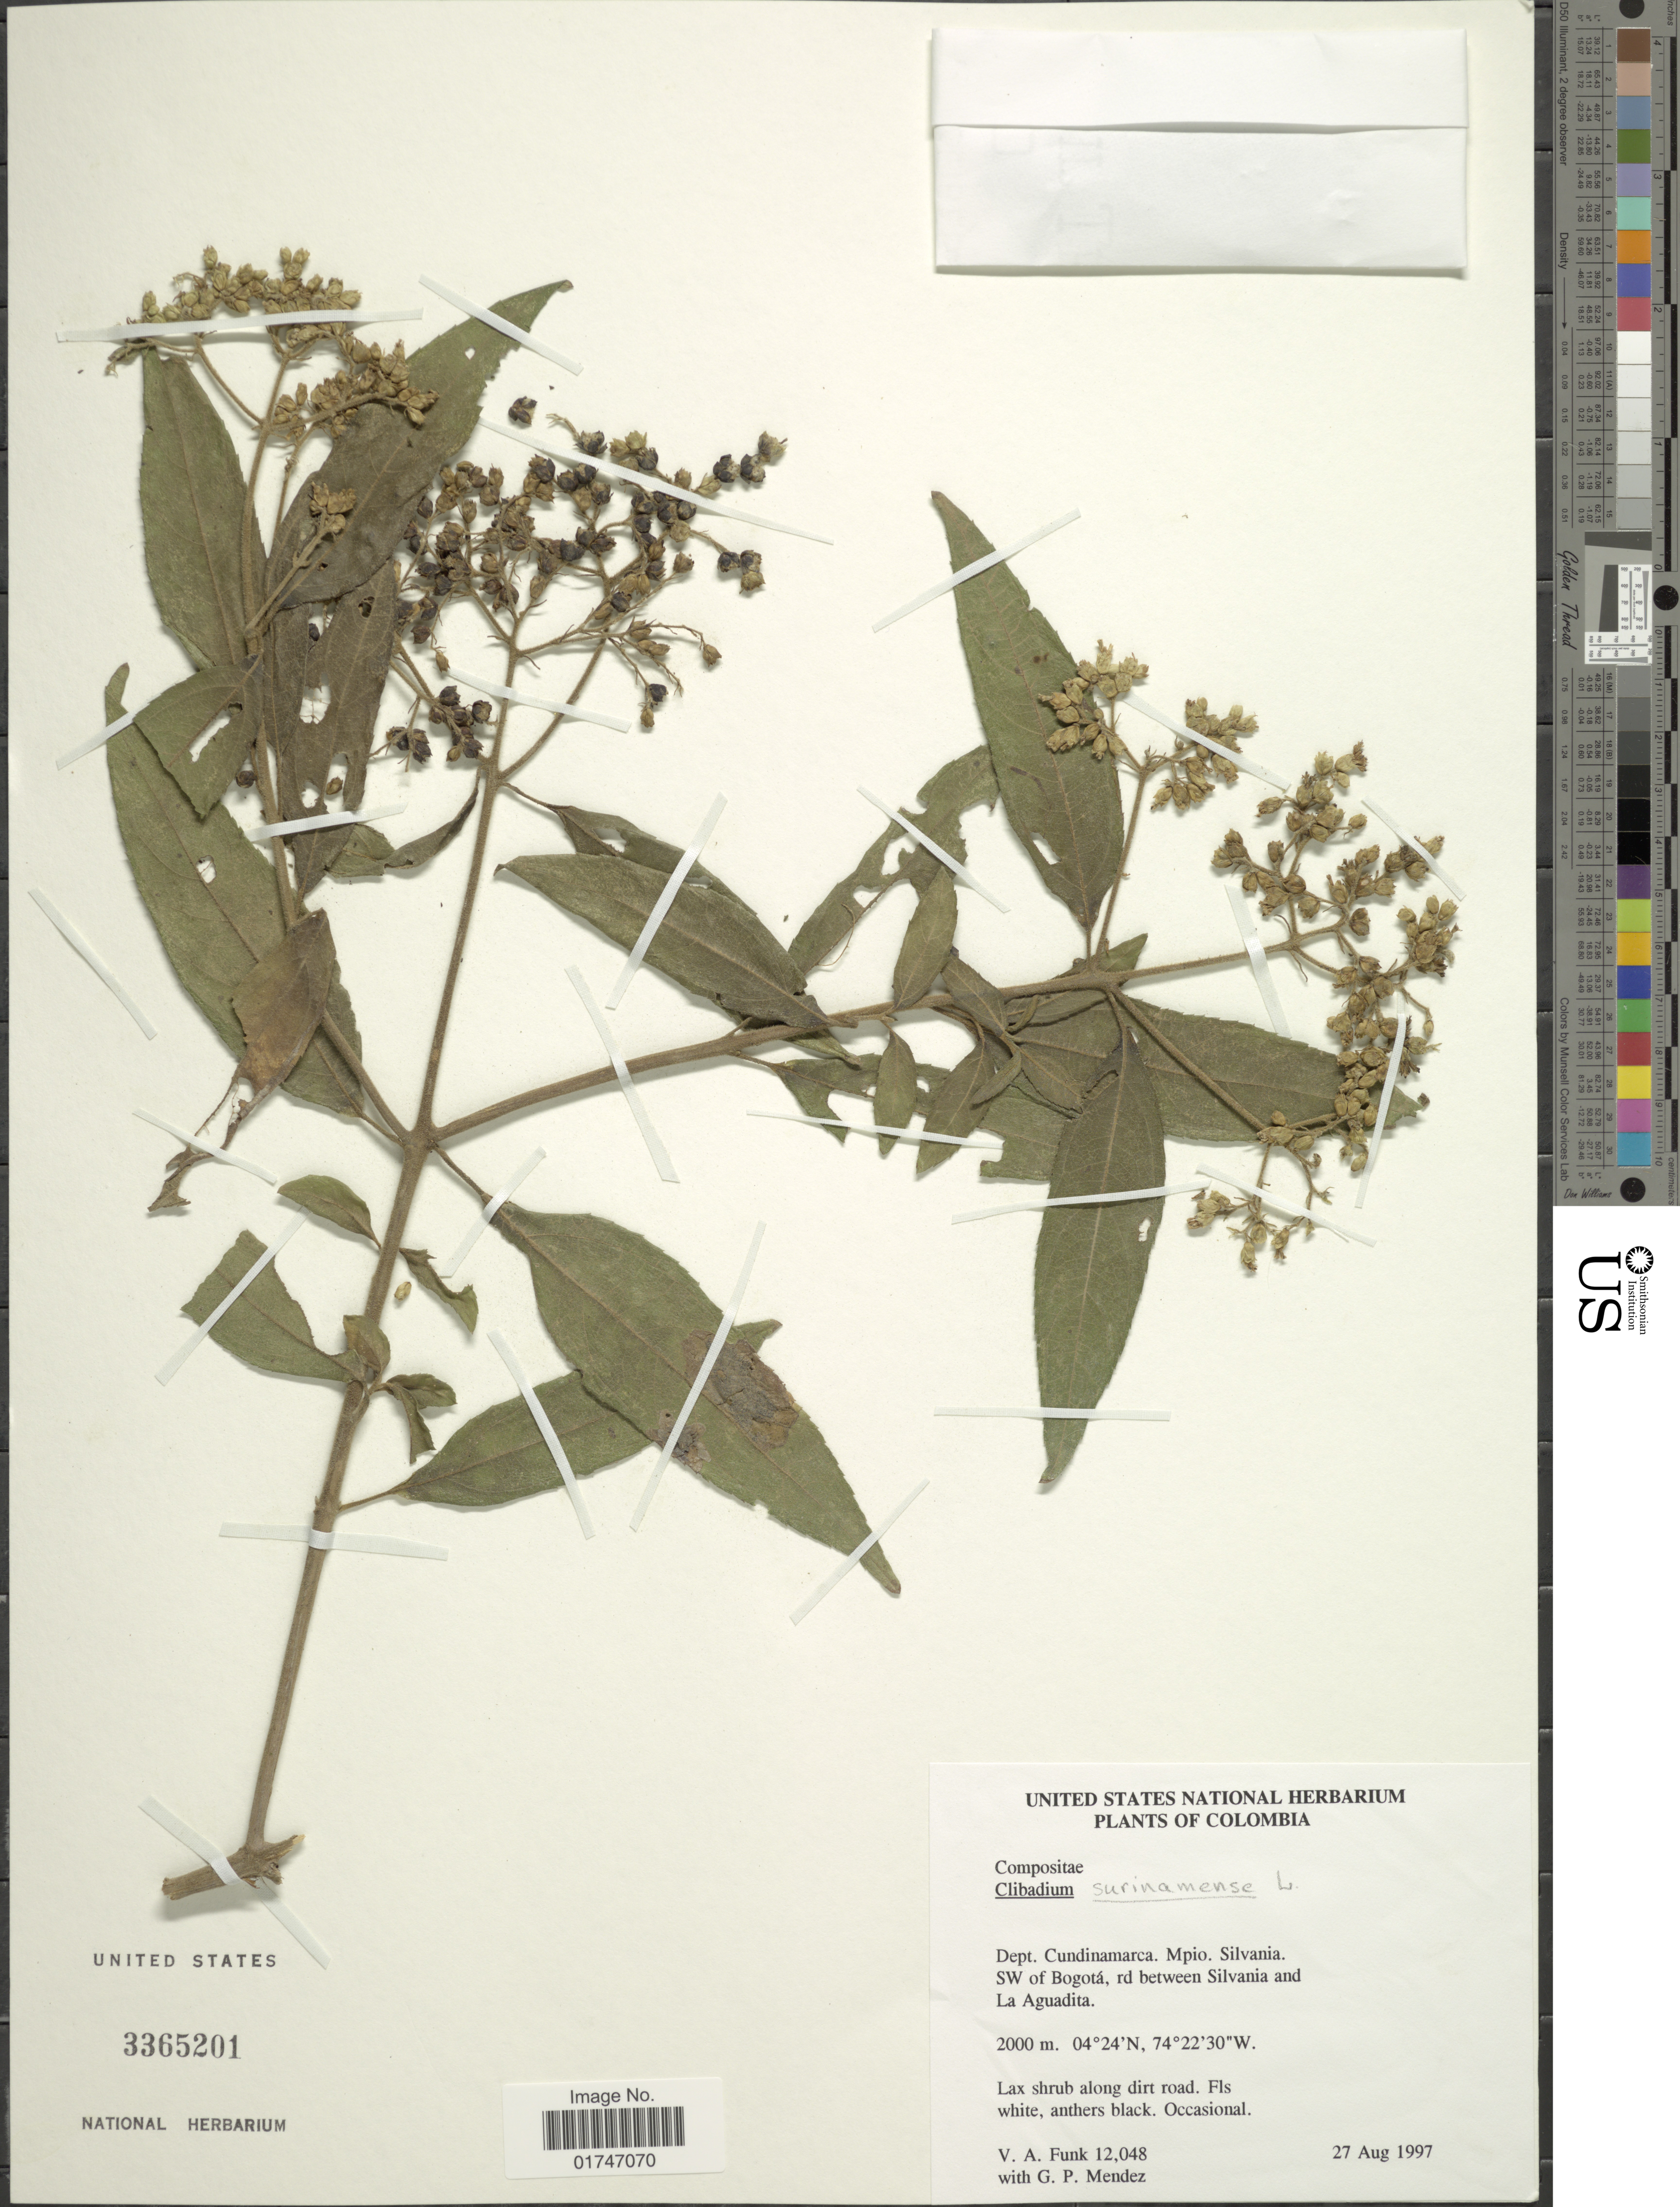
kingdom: Plantae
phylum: Tracheophyta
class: Magnoliopsida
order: Asterales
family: Asteraceae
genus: Clibadium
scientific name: Clibadium surinamense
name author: L.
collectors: V. Funk & G. Mendez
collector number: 12048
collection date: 1997-08-27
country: Colombia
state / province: Cundinamarca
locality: Dept. Cundinamarca. Mpio. Silvania. SW of Bogotá, rd between Silvania and La Aguadita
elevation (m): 2000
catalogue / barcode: US 3365201